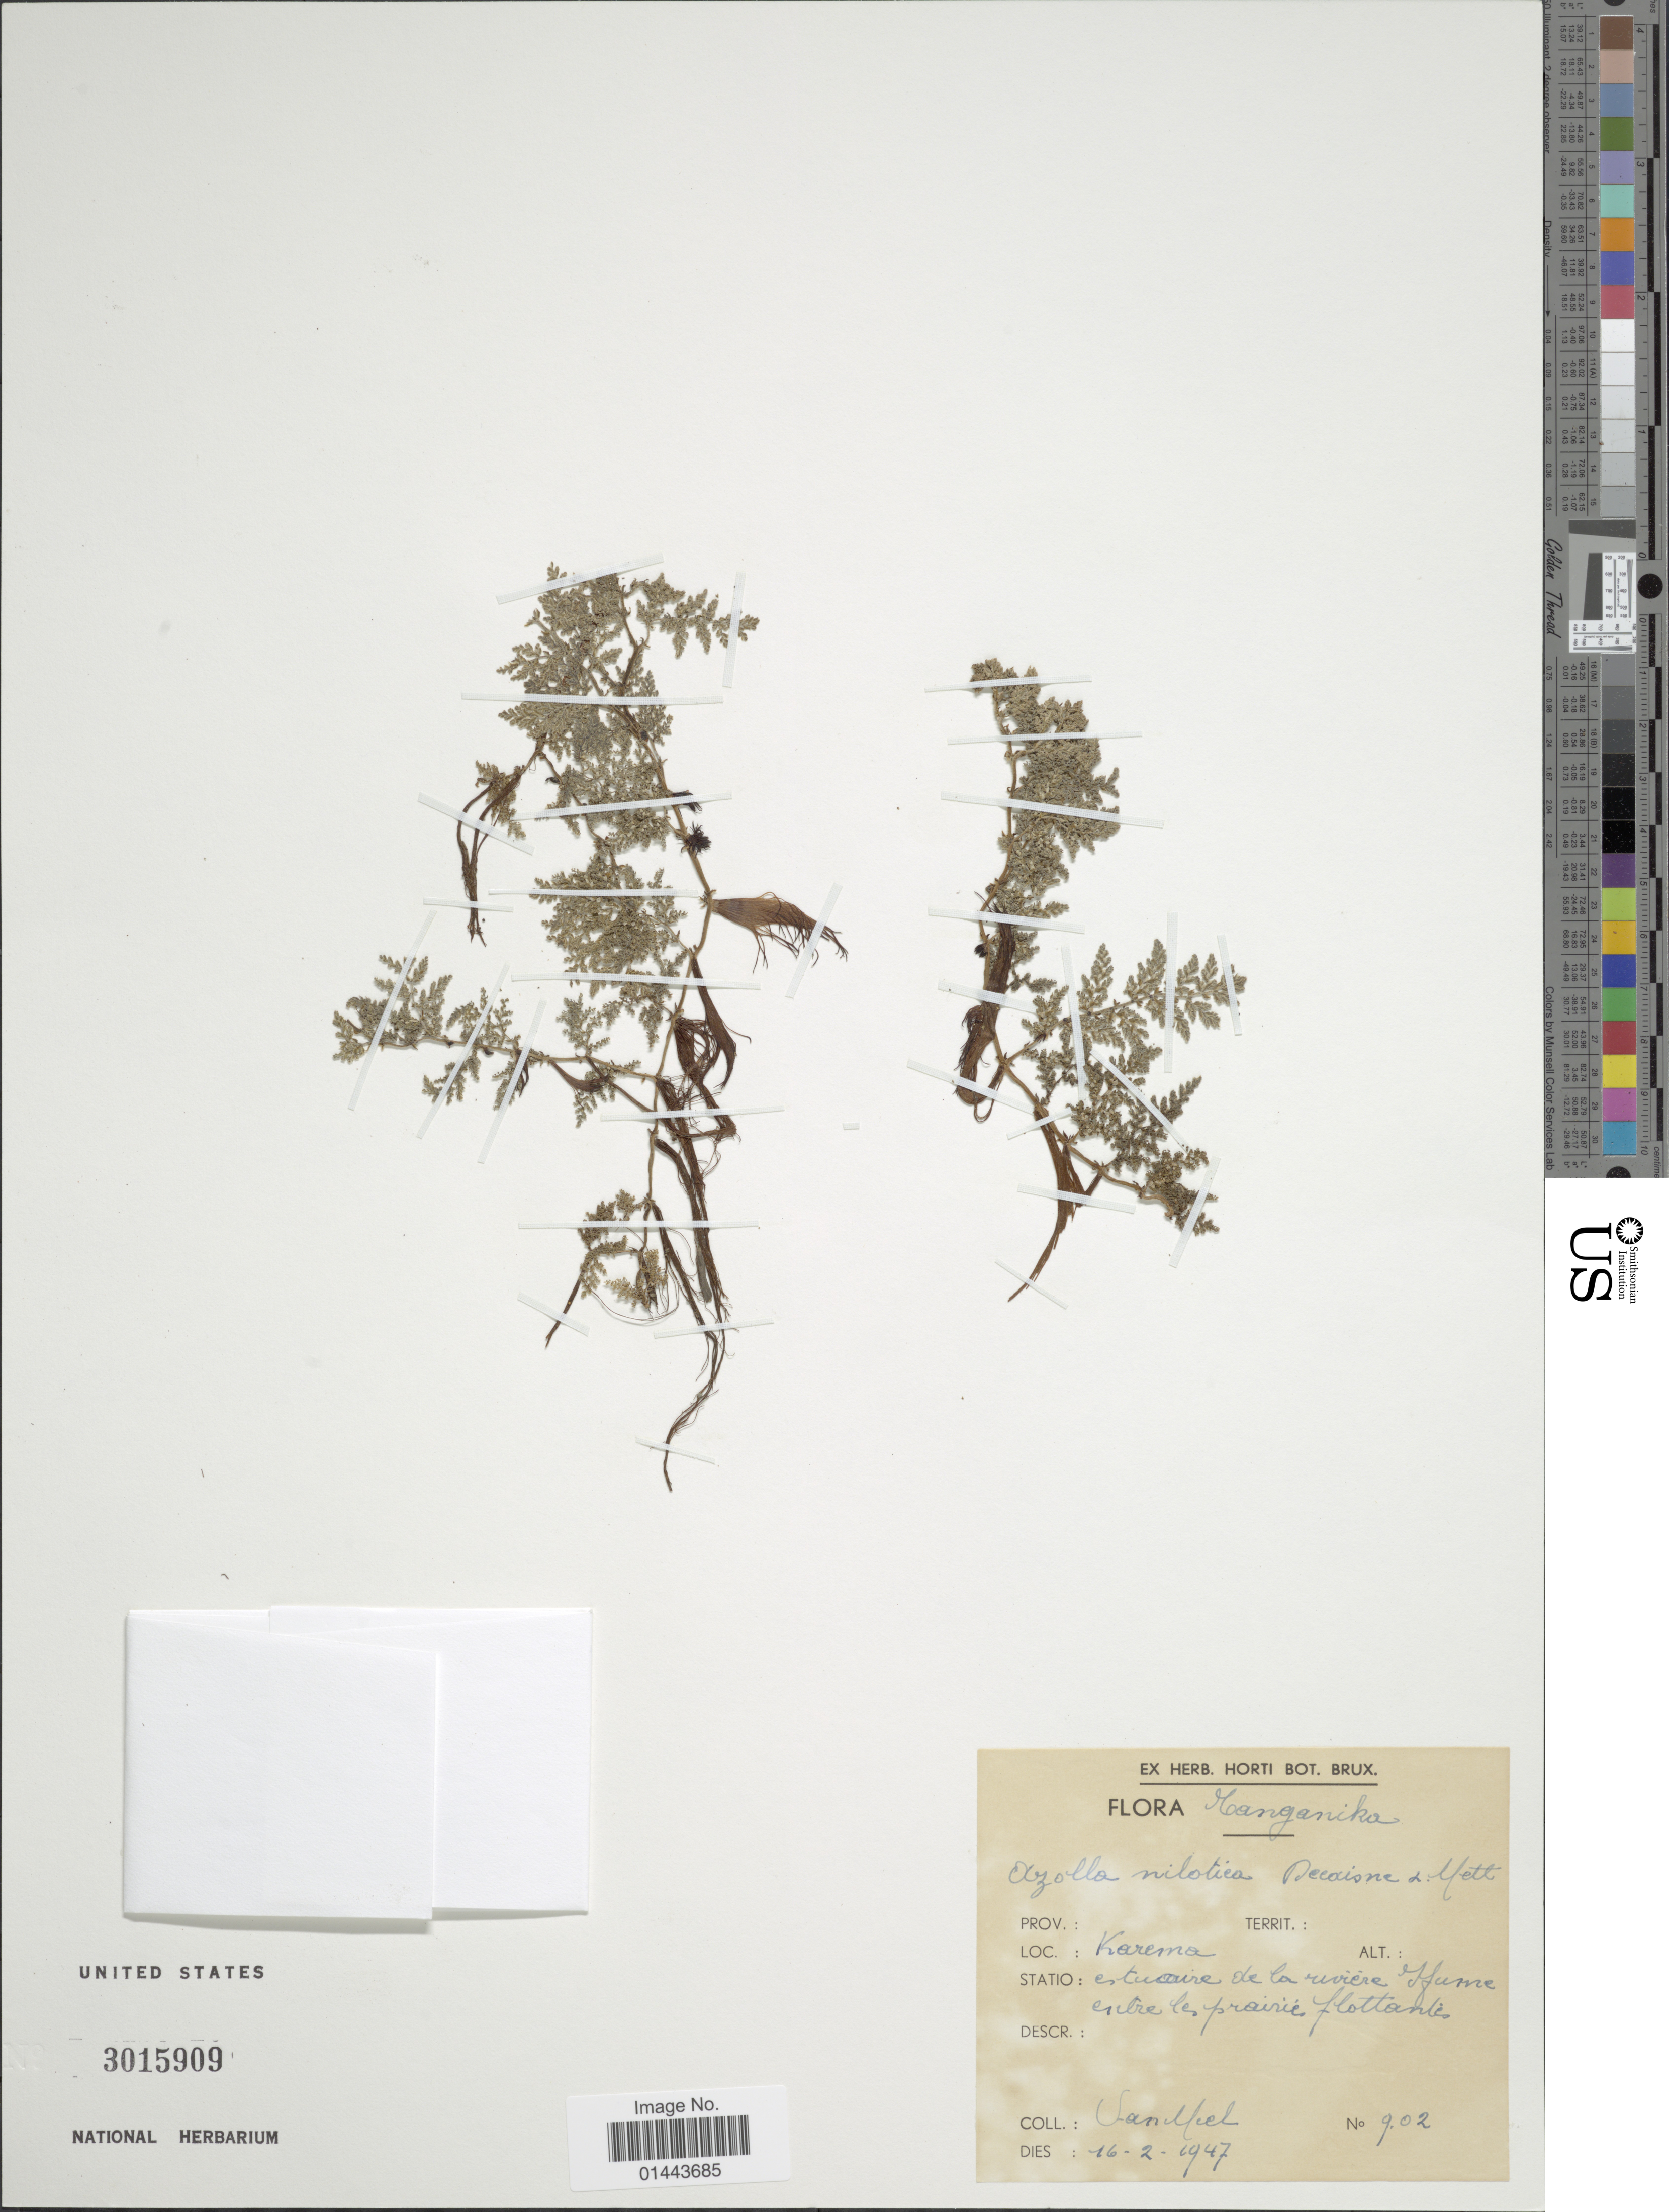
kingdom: Plantae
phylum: Tracheophyta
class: Polypodiopsida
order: Salviniales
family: Salviniaceae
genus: Azolla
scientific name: Azolla nilotica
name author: Decne. ex Mett.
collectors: Sandfiel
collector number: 902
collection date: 1947-02-16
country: Tanzania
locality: Tanganika. Karema.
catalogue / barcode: US 3015909